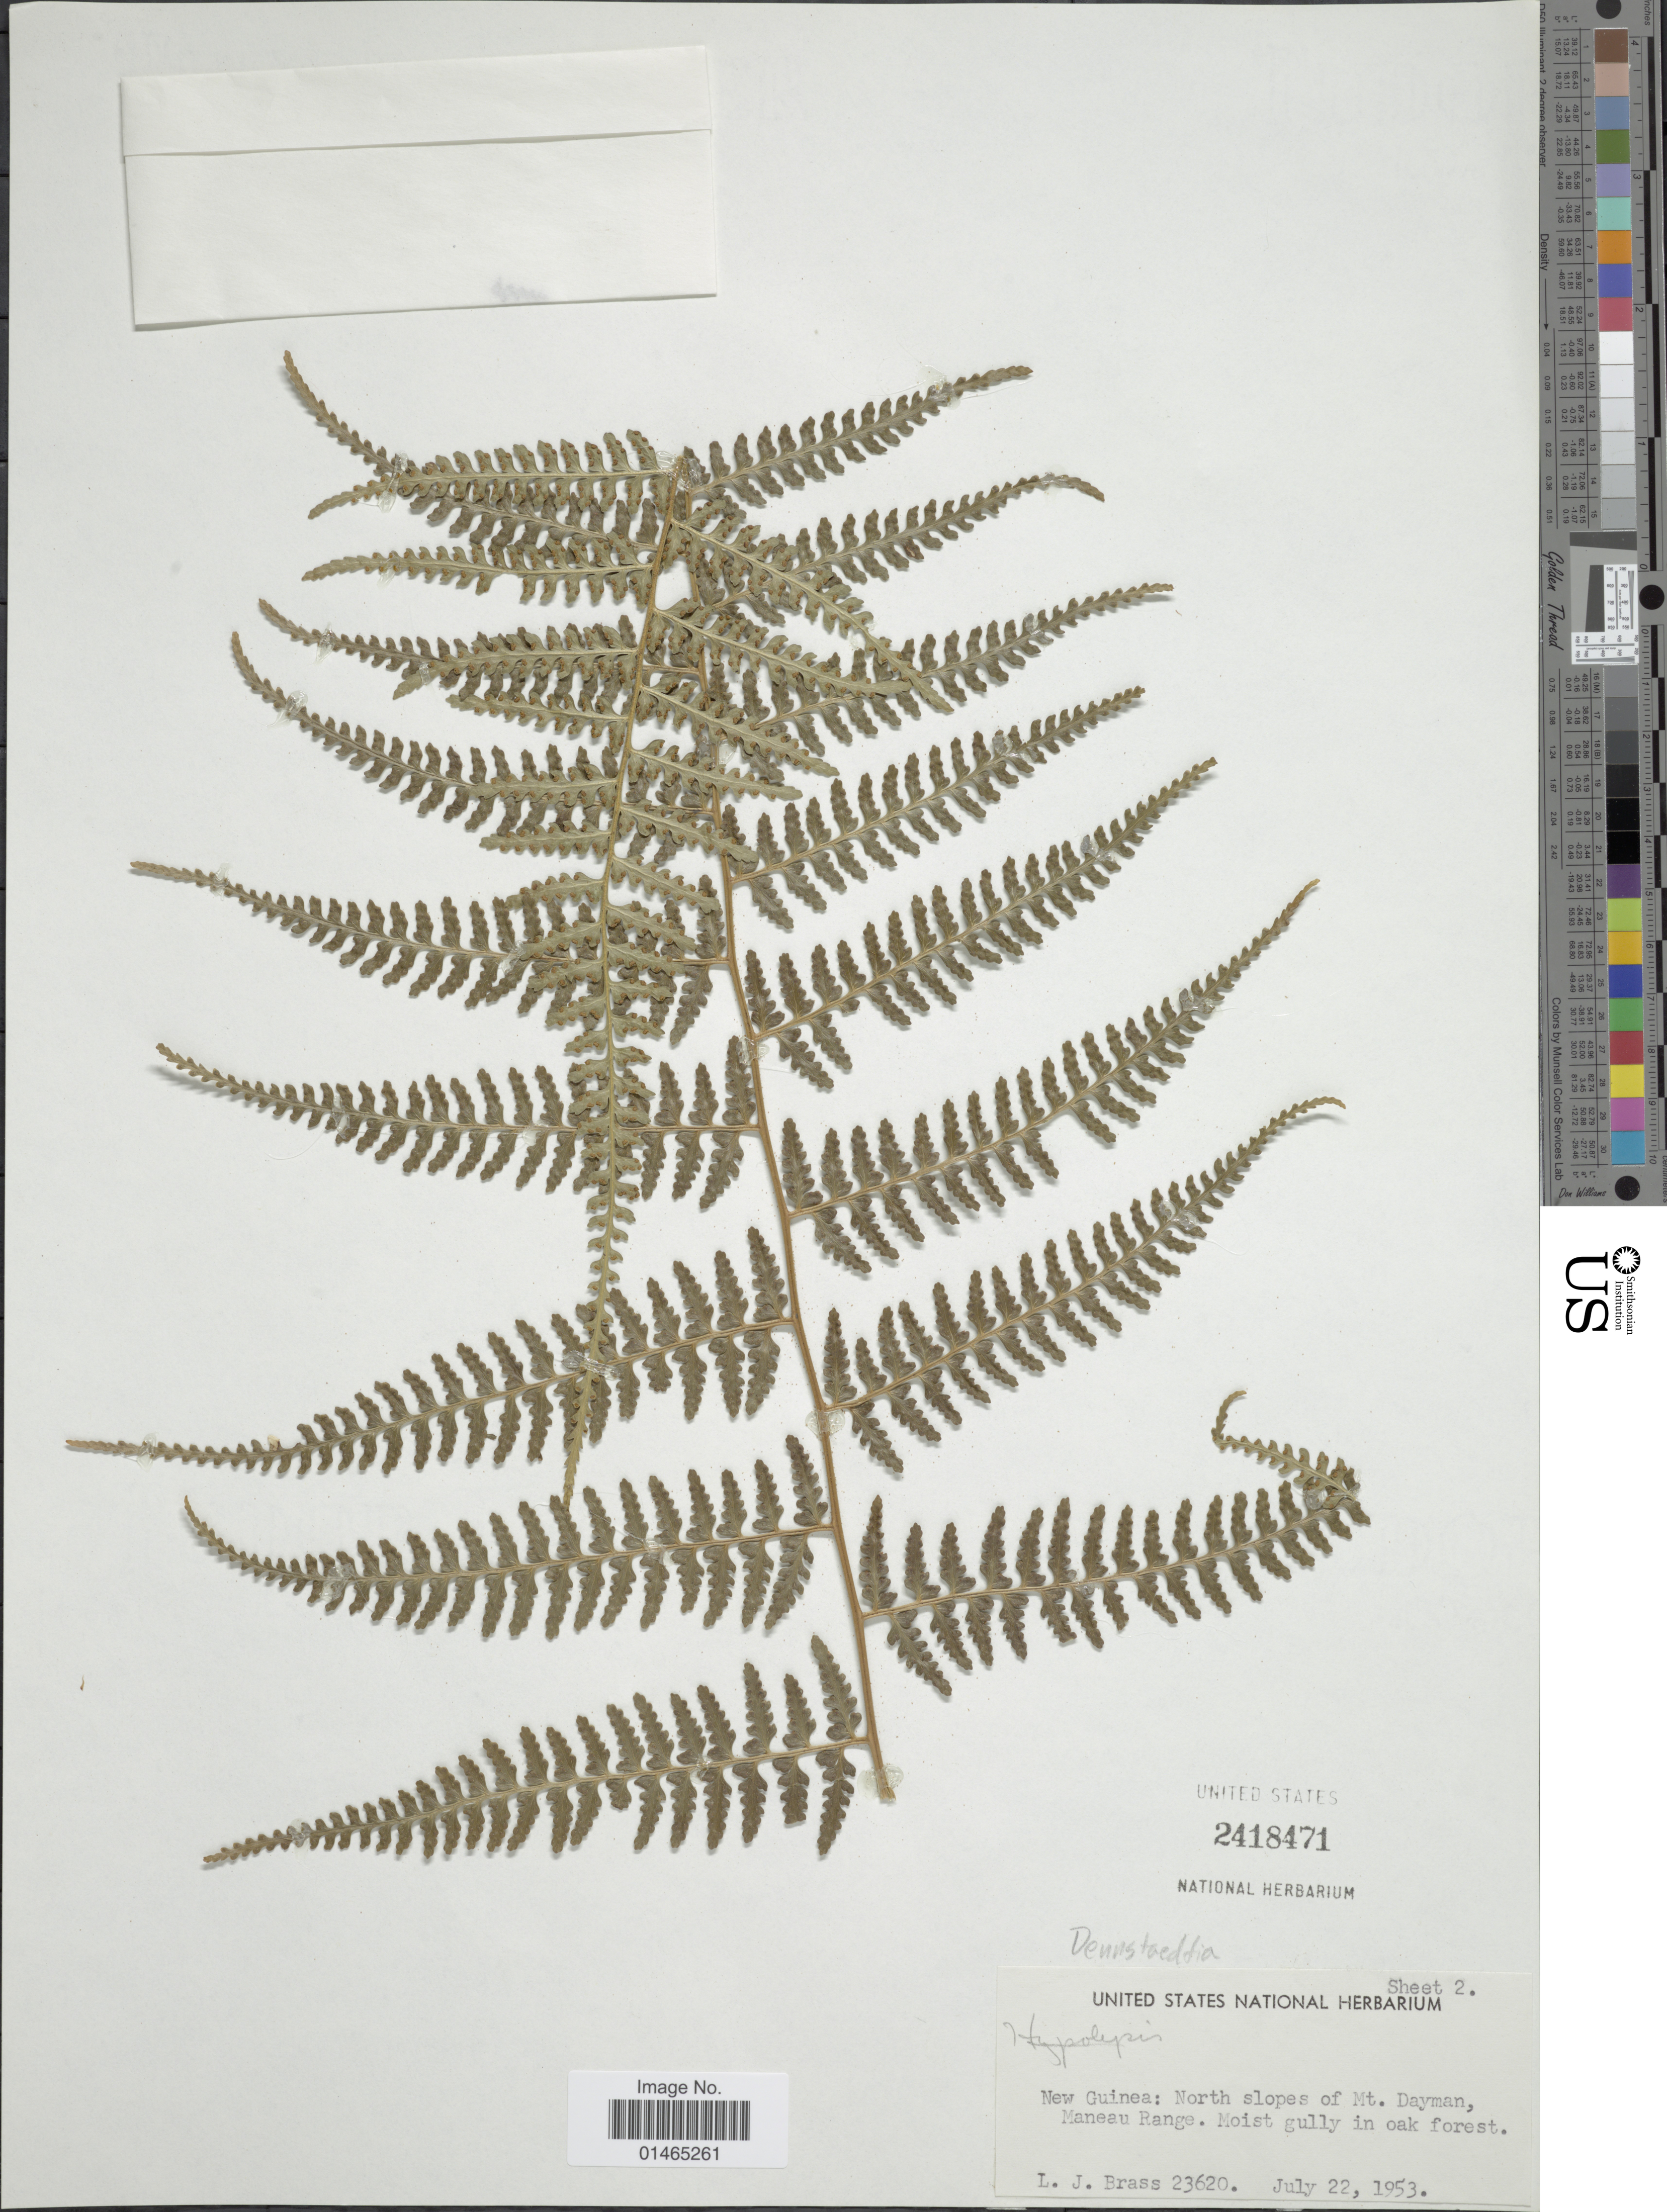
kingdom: Plantae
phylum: Tracheophyta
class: Polypodiopsida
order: Polypodiales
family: Dennstaedtiaceae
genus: Dennstaedtia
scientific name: Dennstaedtia sp.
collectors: L. J. Brass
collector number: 23620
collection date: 1953-07-22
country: Papua New Guinea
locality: New Guinea: North slopes of Mt. Dayman, Maneau Range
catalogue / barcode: US 2418471